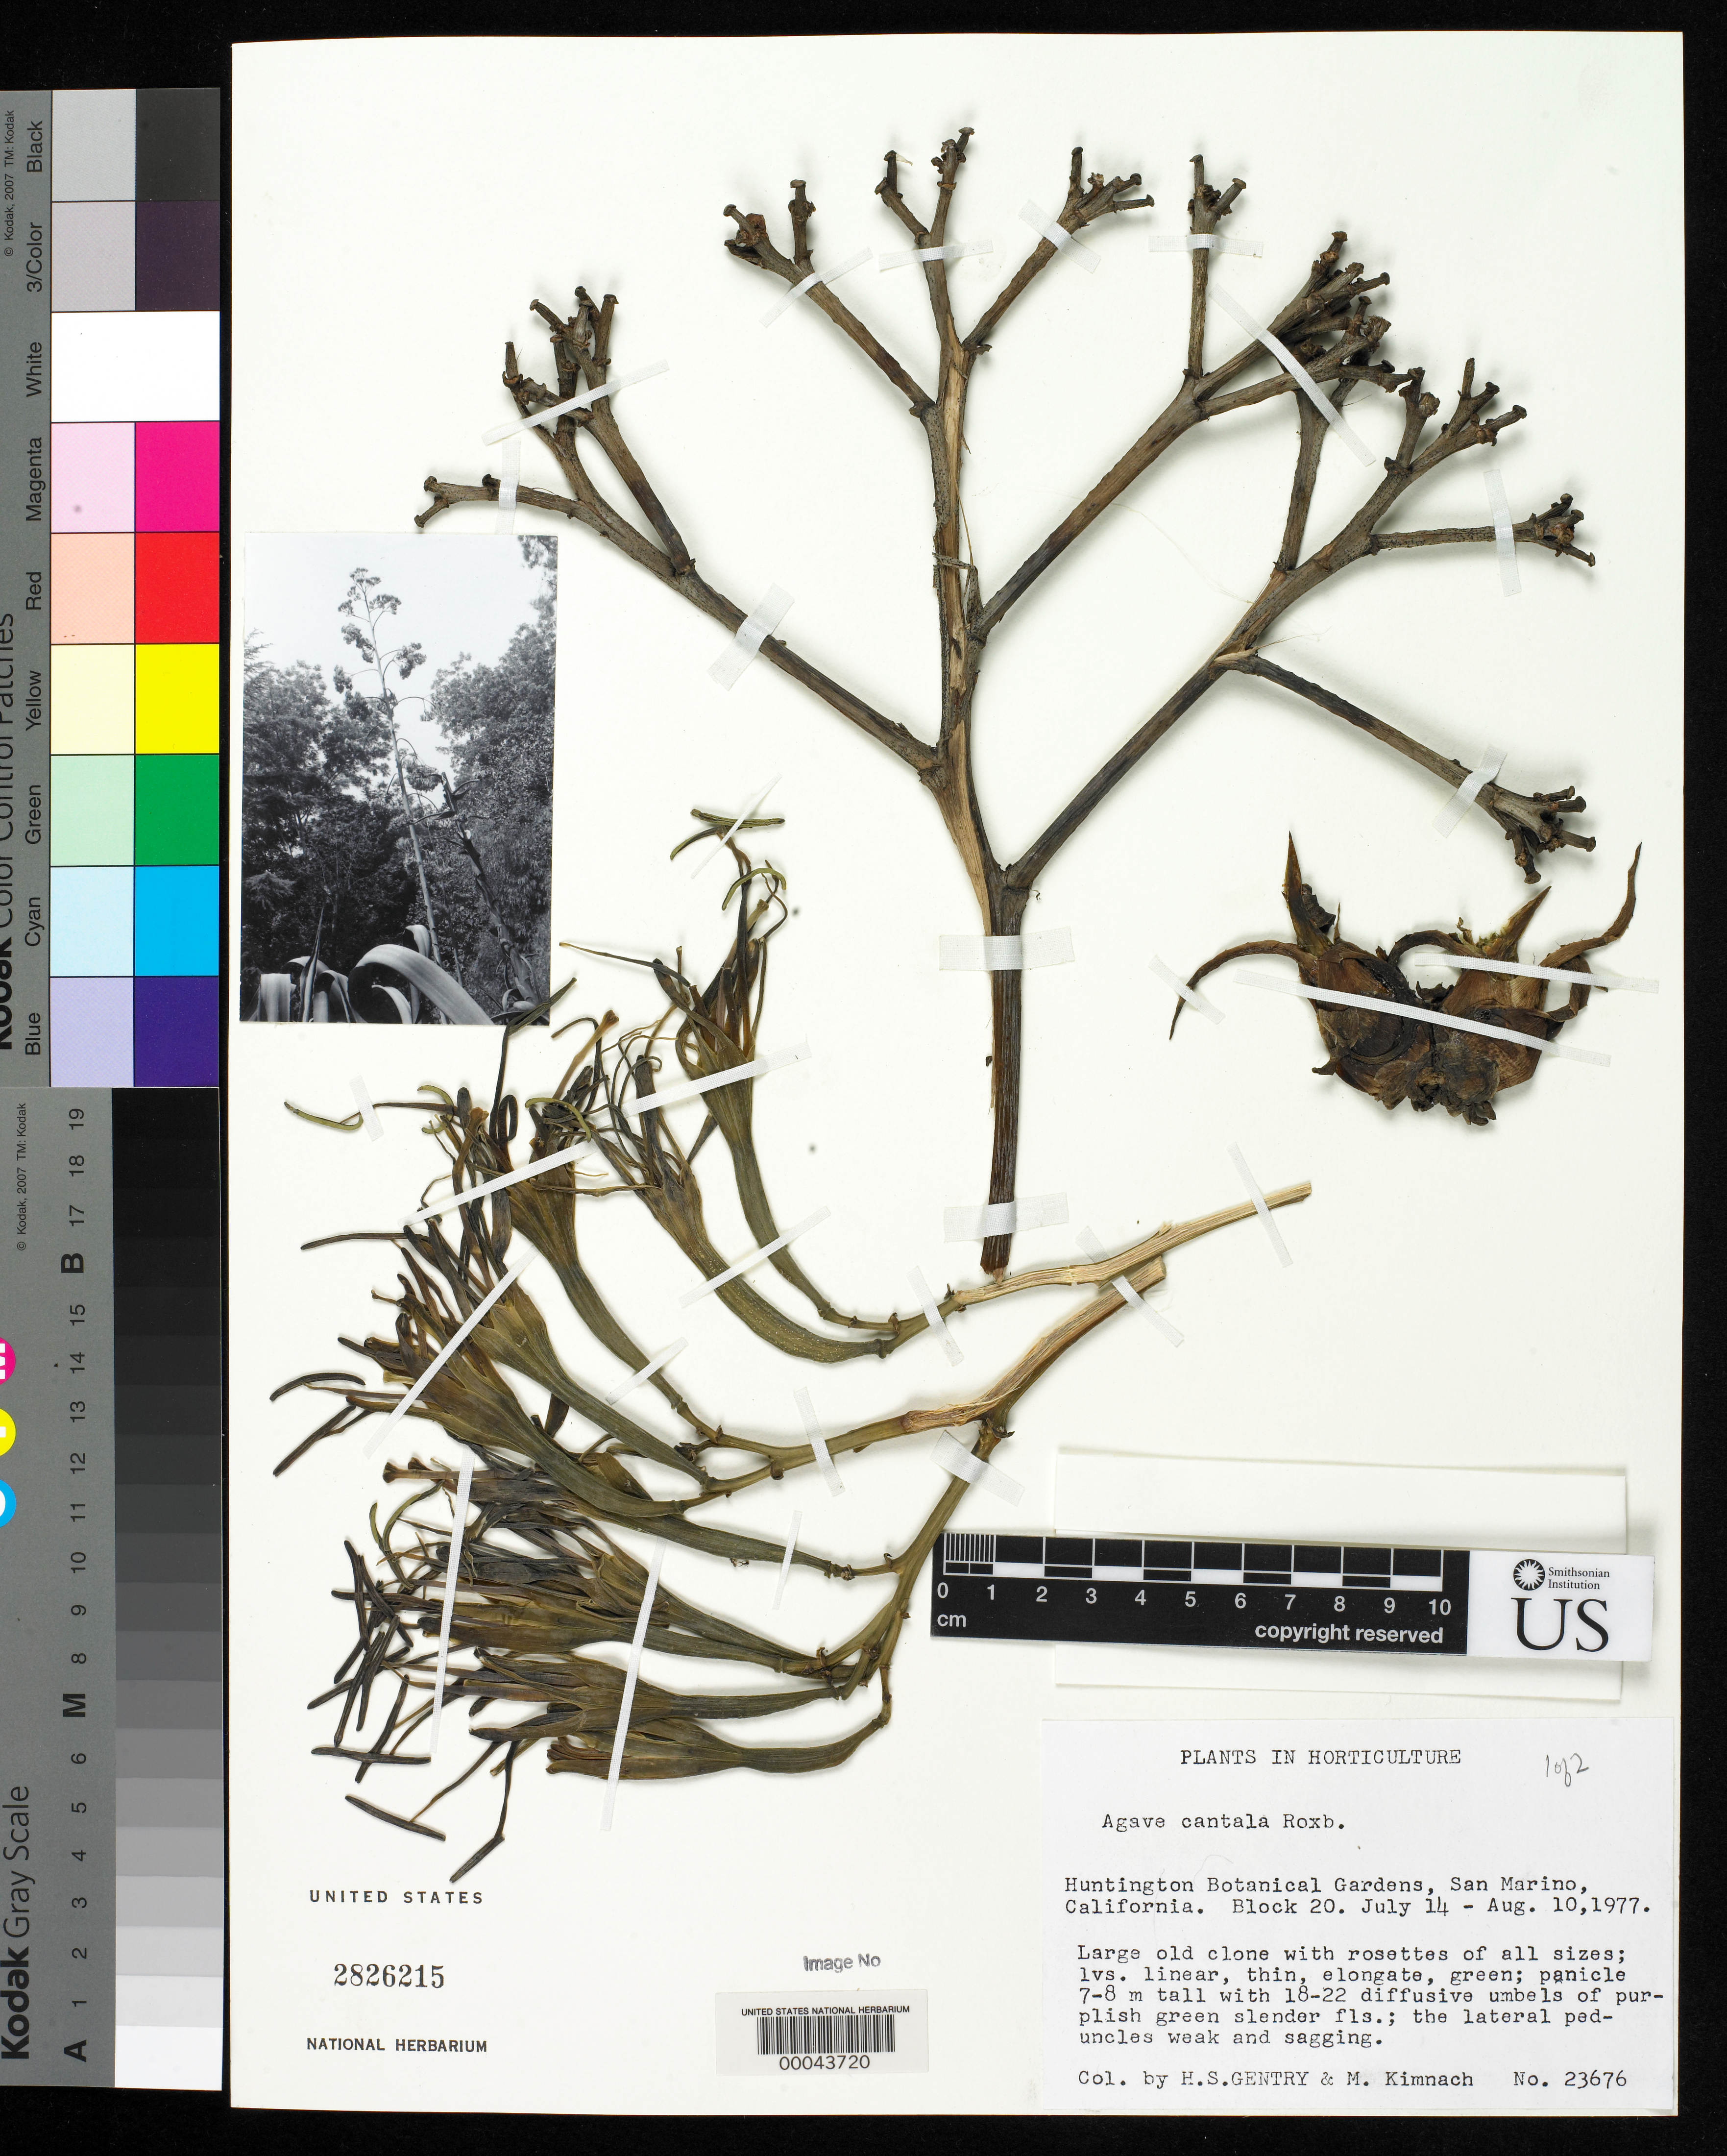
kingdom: Plantae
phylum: Tracheophyta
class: Liliopsida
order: Asparagales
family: Asparagaceae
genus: Agave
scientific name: Agave cantala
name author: (Haw.) Roxb. ex Salm-Dyck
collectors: H. S. Gentry & M. W. Kimnach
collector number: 23676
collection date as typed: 14 Jun 1977 to 10 Aug 1977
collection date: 1977-06-14/1977-08-10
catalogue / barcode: US 2826215